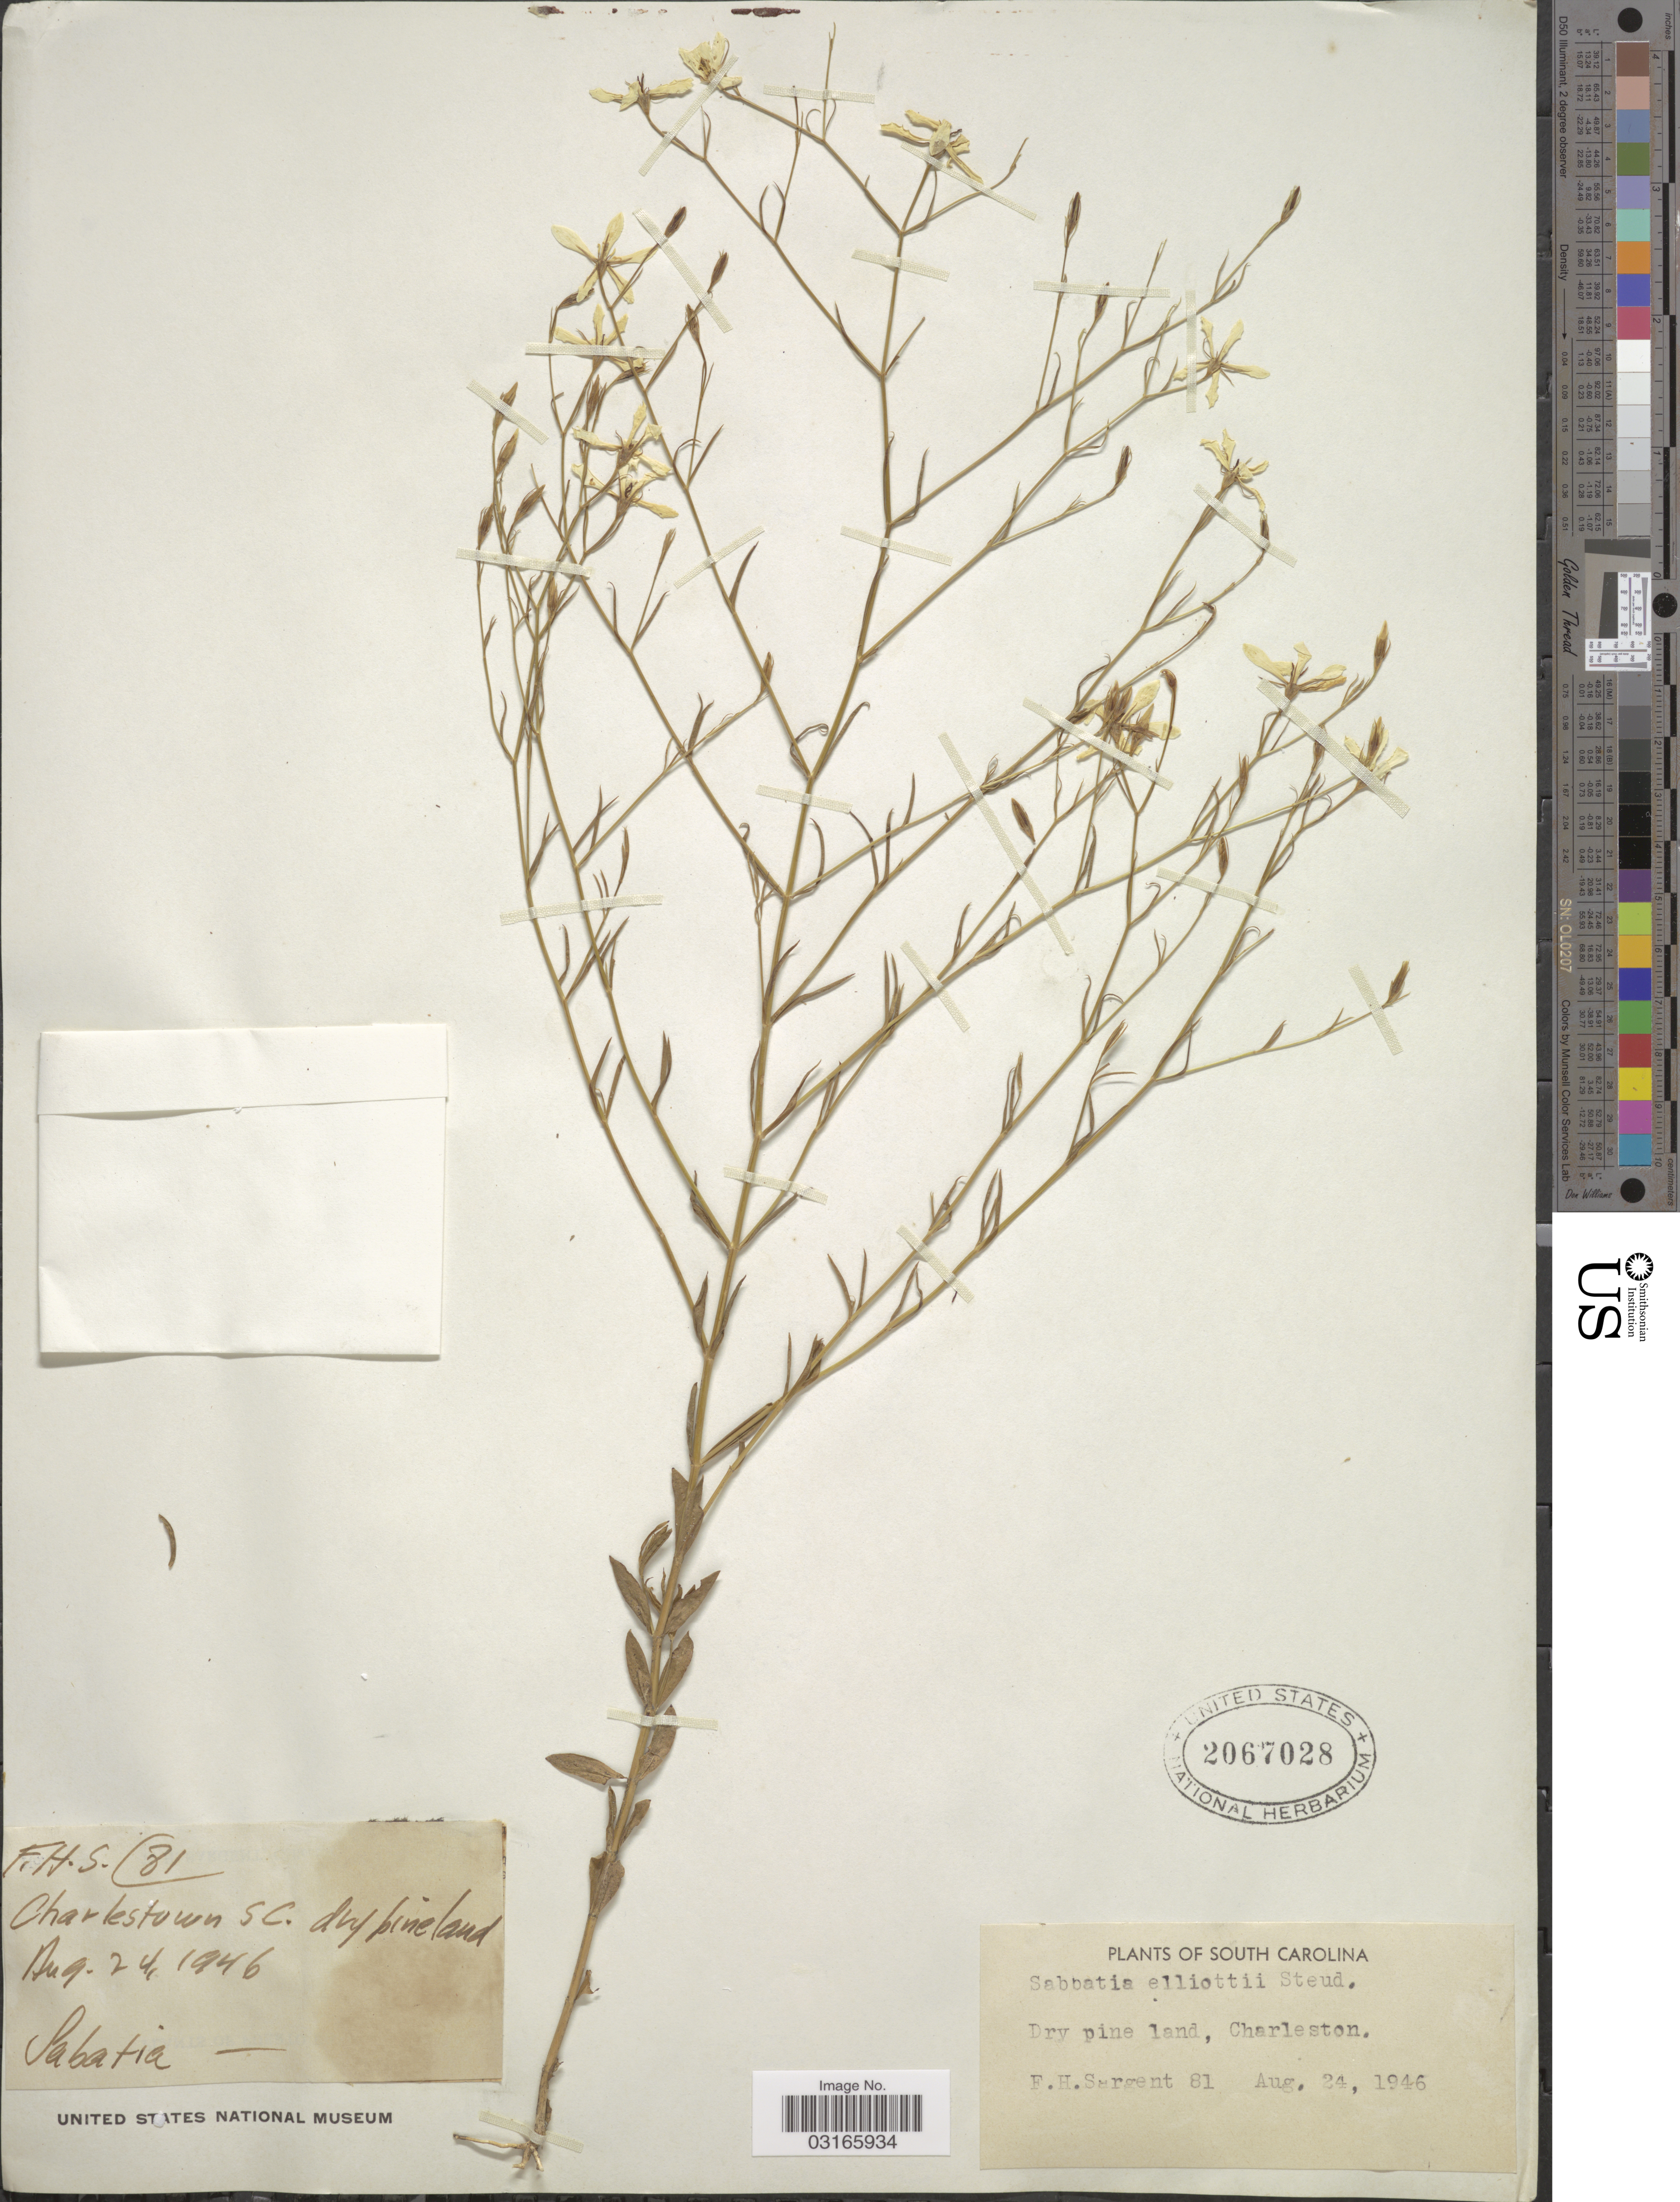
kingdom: Plantae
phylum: Tracheophyta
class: Magnoliopsida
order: Gentianales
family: Gentianaceae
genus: Sabatia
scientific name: Sabatia brevifolia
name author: Raf.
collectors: F. H. Sargent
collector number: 81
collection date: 1946-08-24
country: United States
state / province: South Carolina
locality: Dry pine land, Charleston. Charlestown.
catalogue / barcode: US 2067028